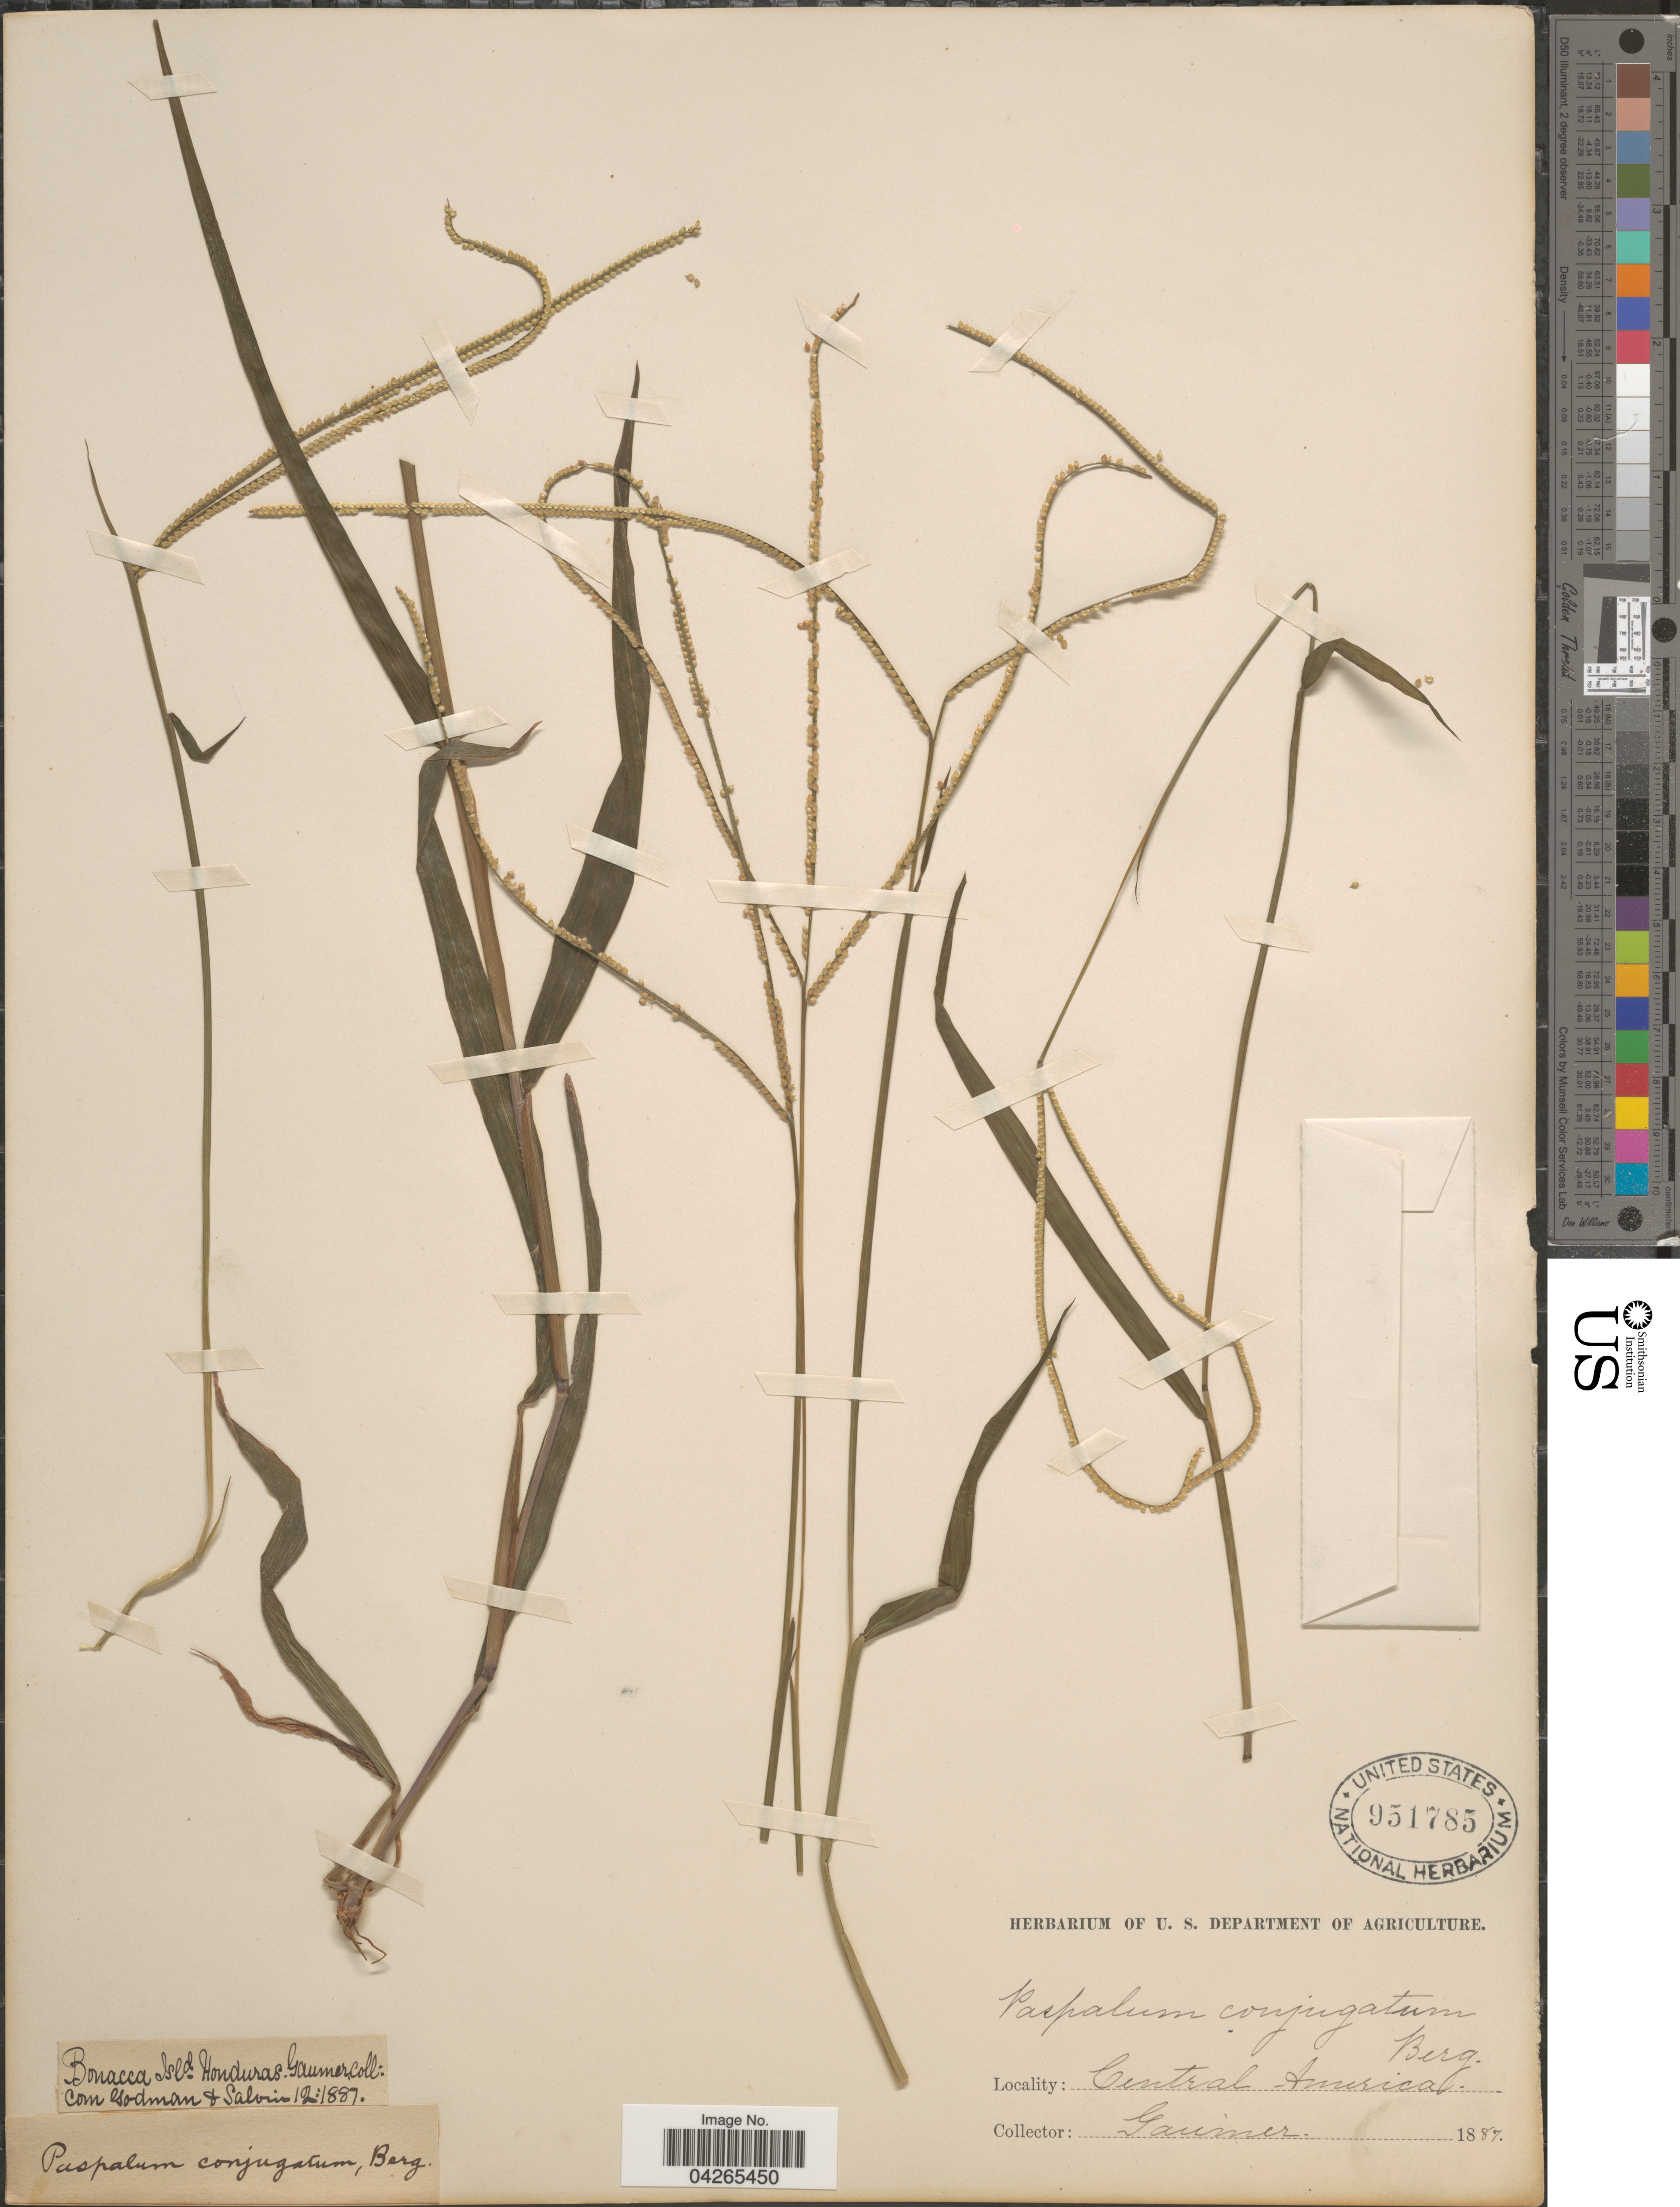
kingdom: Plantae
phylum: Tracheophyta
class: Liliopsida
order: Poales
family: Poaceae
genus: Paspalum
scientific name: Paspalum conjugatum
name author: P.J. Bergius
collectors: -. Gaumer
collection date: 1887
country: Honduras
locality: Bonacca Isld.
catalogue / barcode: US 951785